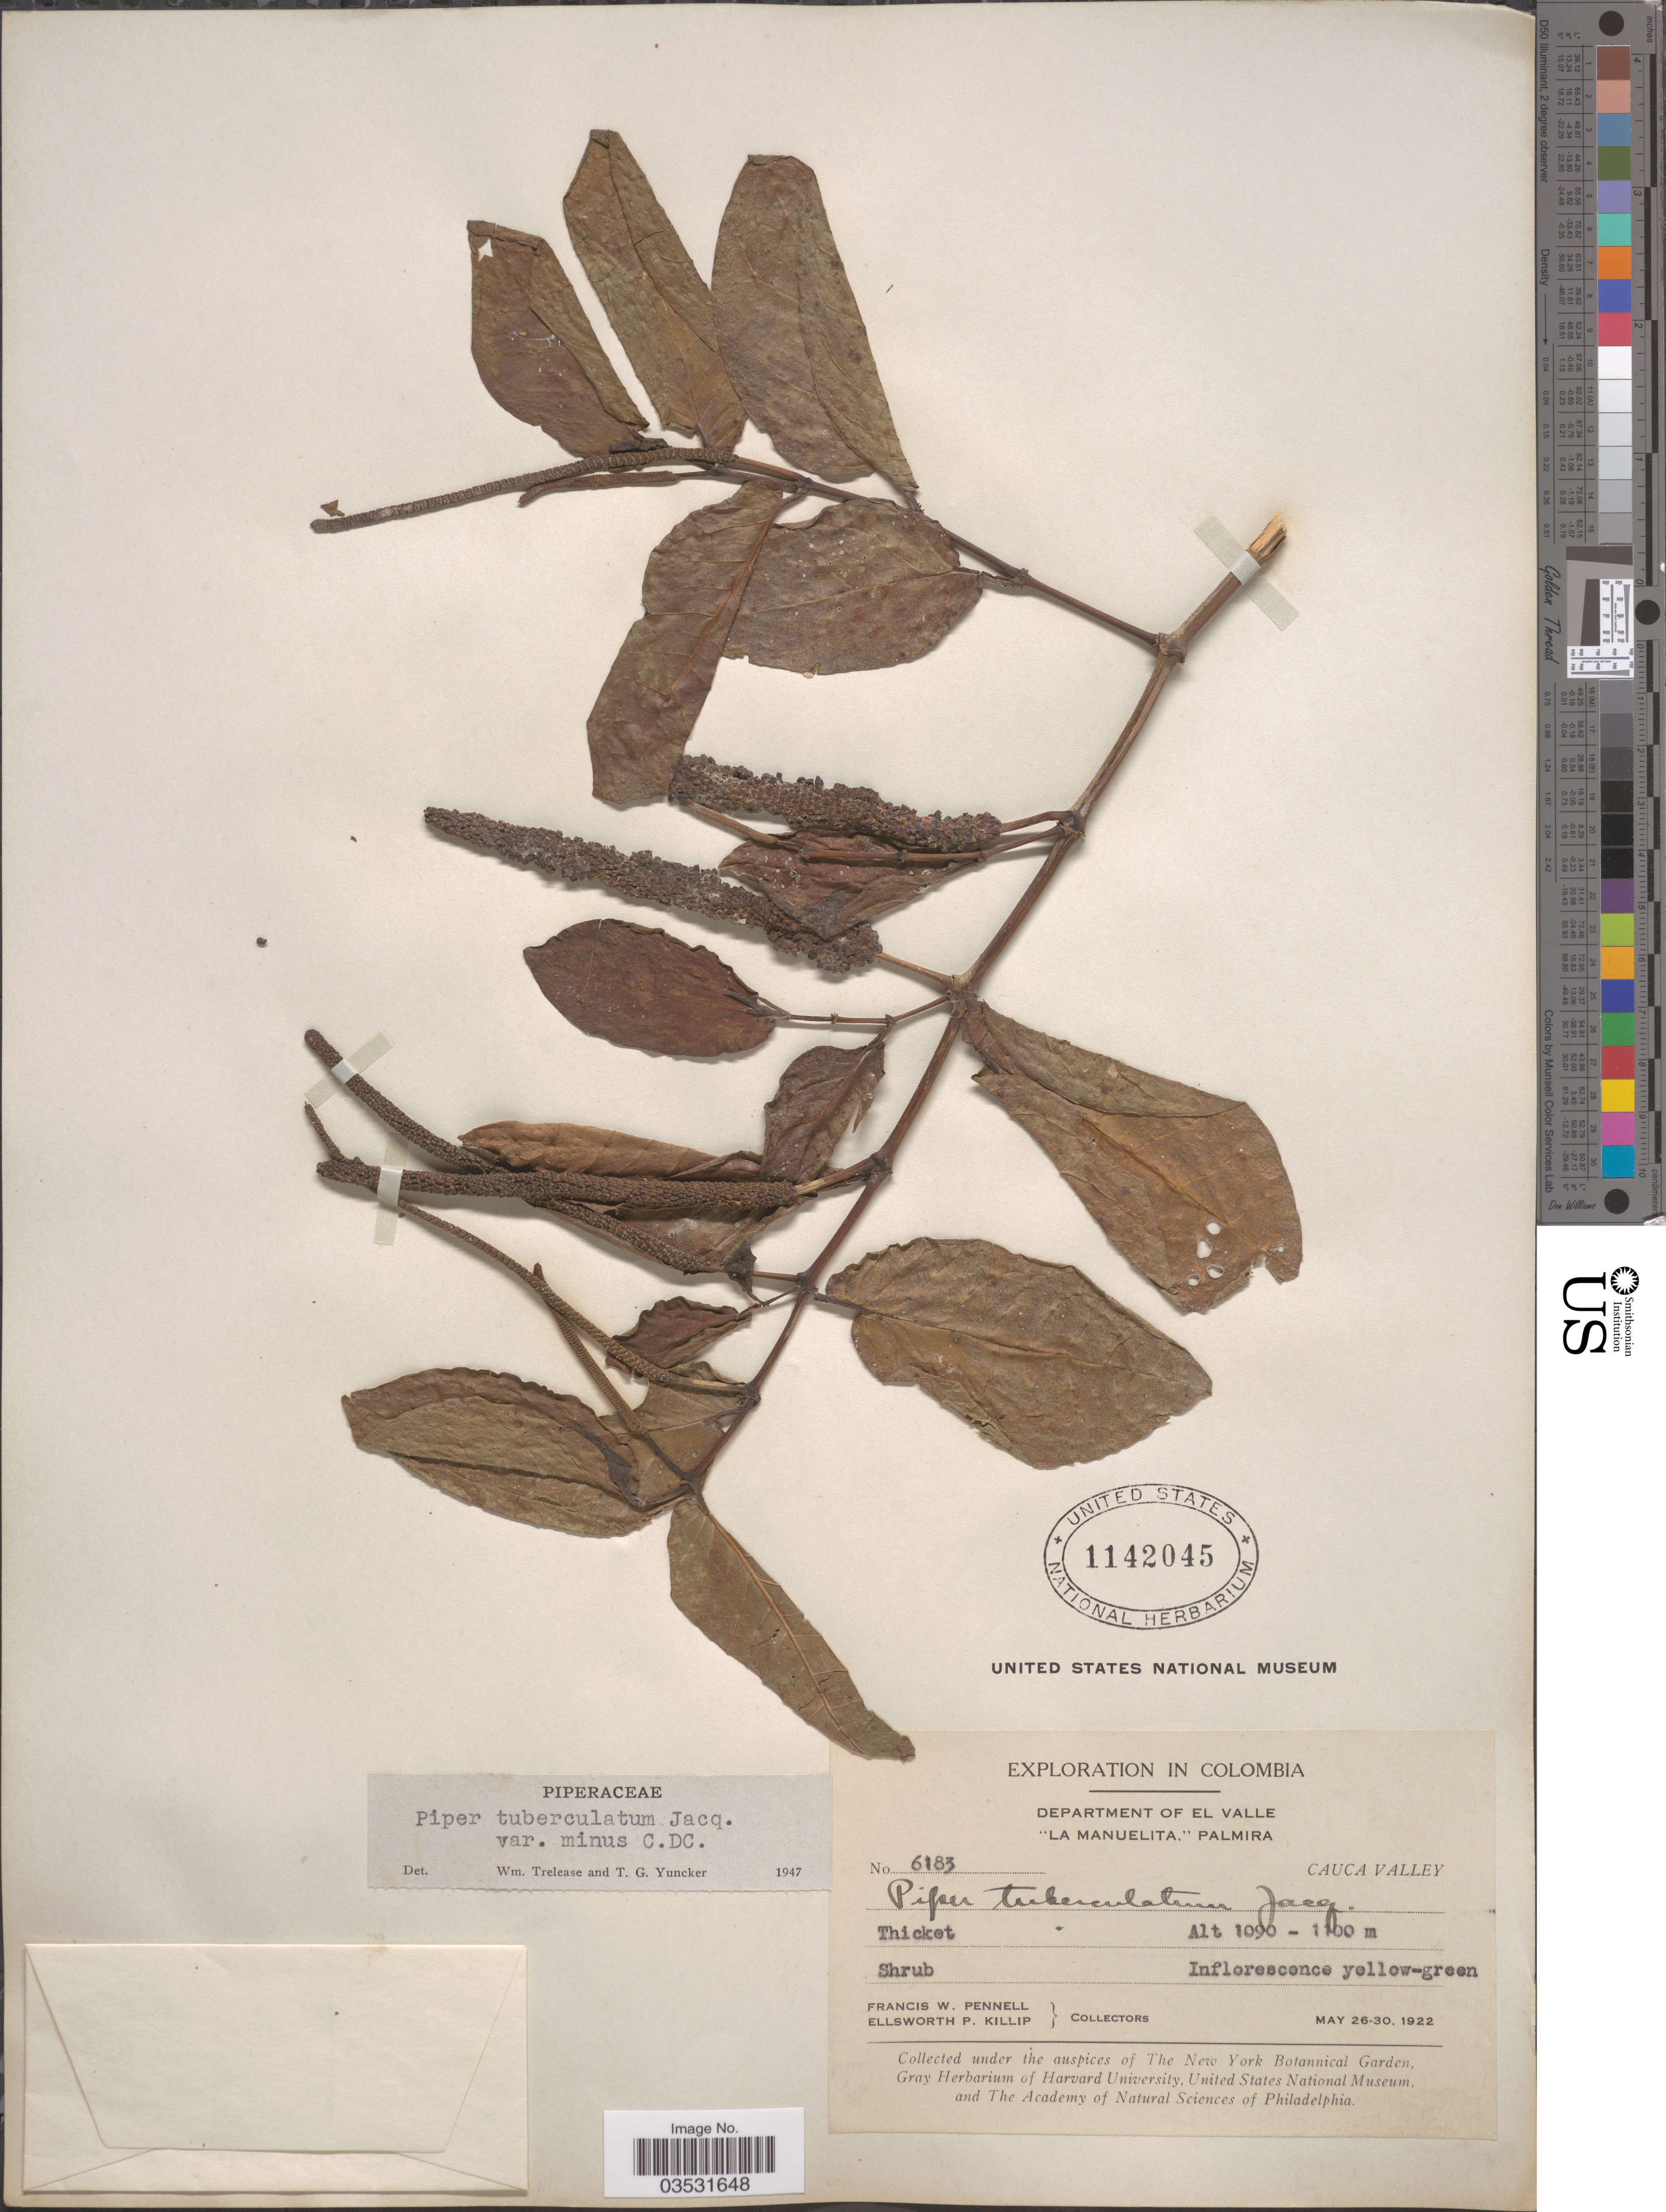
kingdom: Plantae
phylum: Tracheophyta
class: Magnoliopsida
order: Piperales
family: Piperaceae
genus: Piper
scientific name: Piper tuberculatum var. minus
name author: C. DC.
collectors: F. W. Pennell & E. P. Killip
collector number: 6183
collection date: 1922-05-26/1922-05-30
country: Colombia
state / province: Valle del Cauca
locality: Department of El Valle. "La Manuelita," Palmira. Cauca Valley.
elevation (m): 1090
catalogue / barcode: US 1142045